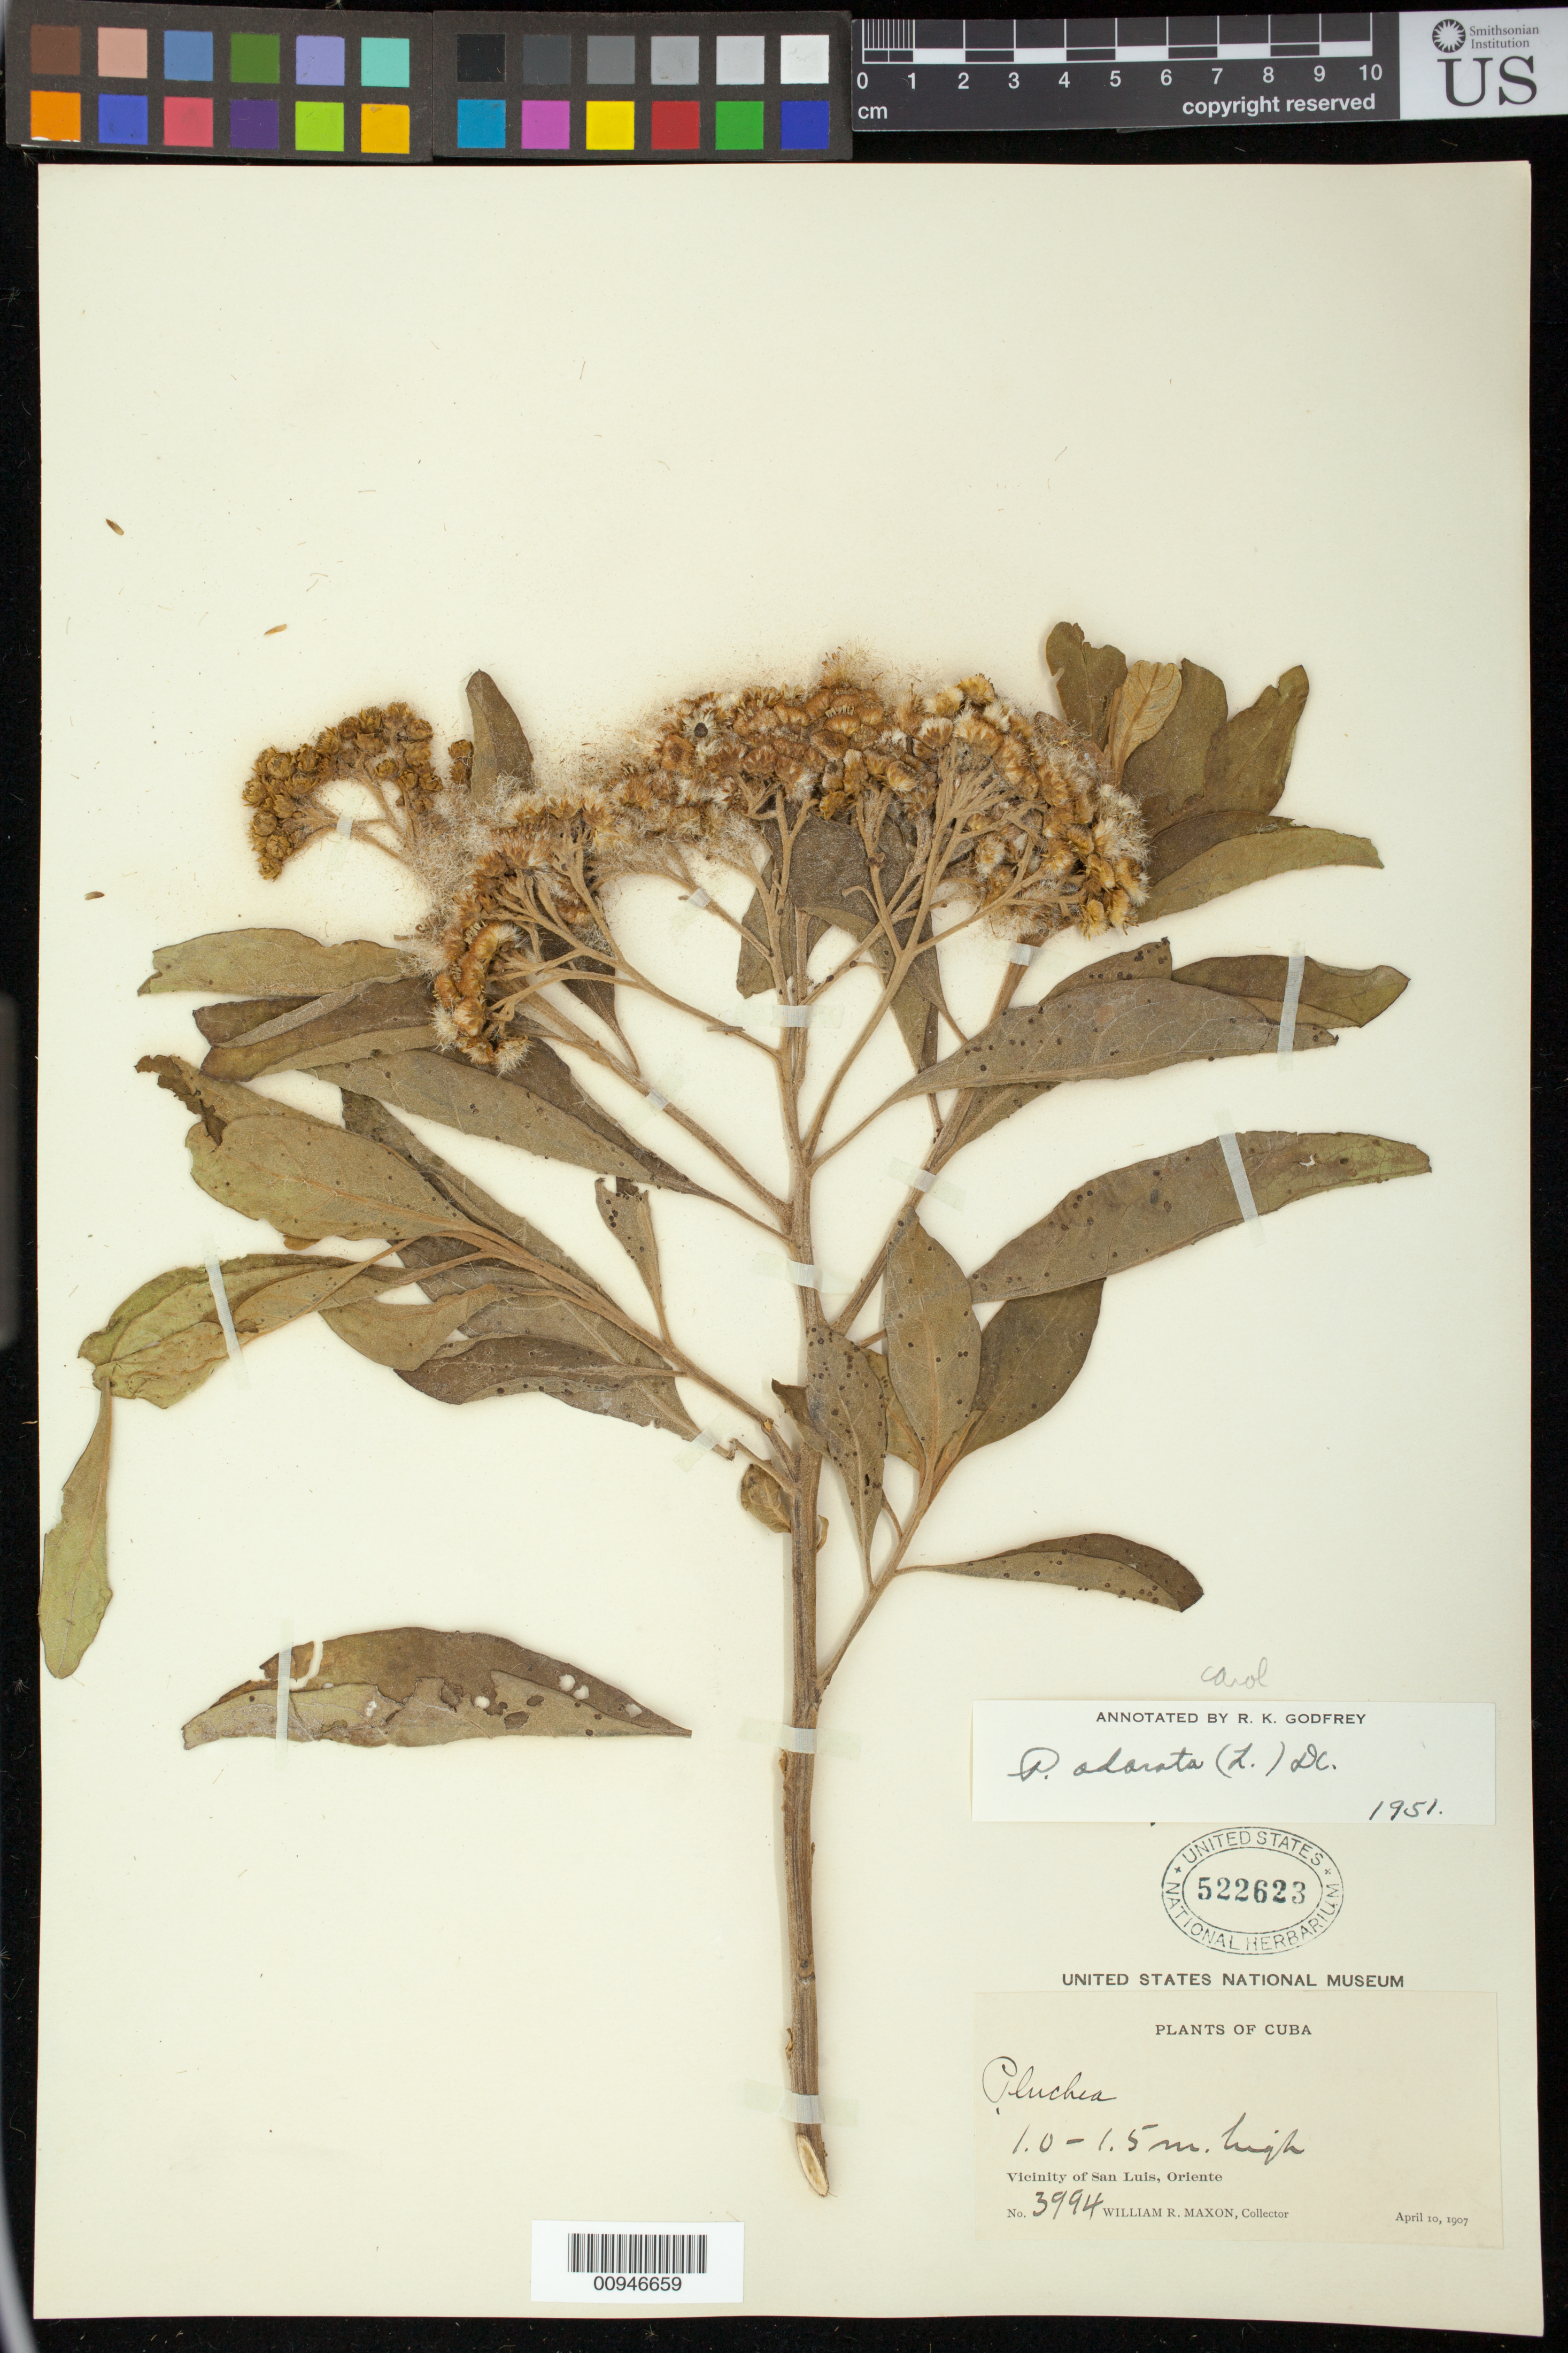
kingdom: Plantae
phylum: Tracheophyta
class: Magnoliopsida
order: Asterales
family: Asteraceae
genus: Pluchea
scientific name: Pluchea carolinensis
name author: (Jacq.) D. Don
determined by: Godfrey, R. K.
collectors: W. R. Maxon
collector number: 3994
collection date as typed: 10 Apr 1907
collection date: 1907-04-10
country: Cuba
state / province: Oriente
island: Cuba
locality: Vicinity of San Luis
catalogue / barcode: US 522623